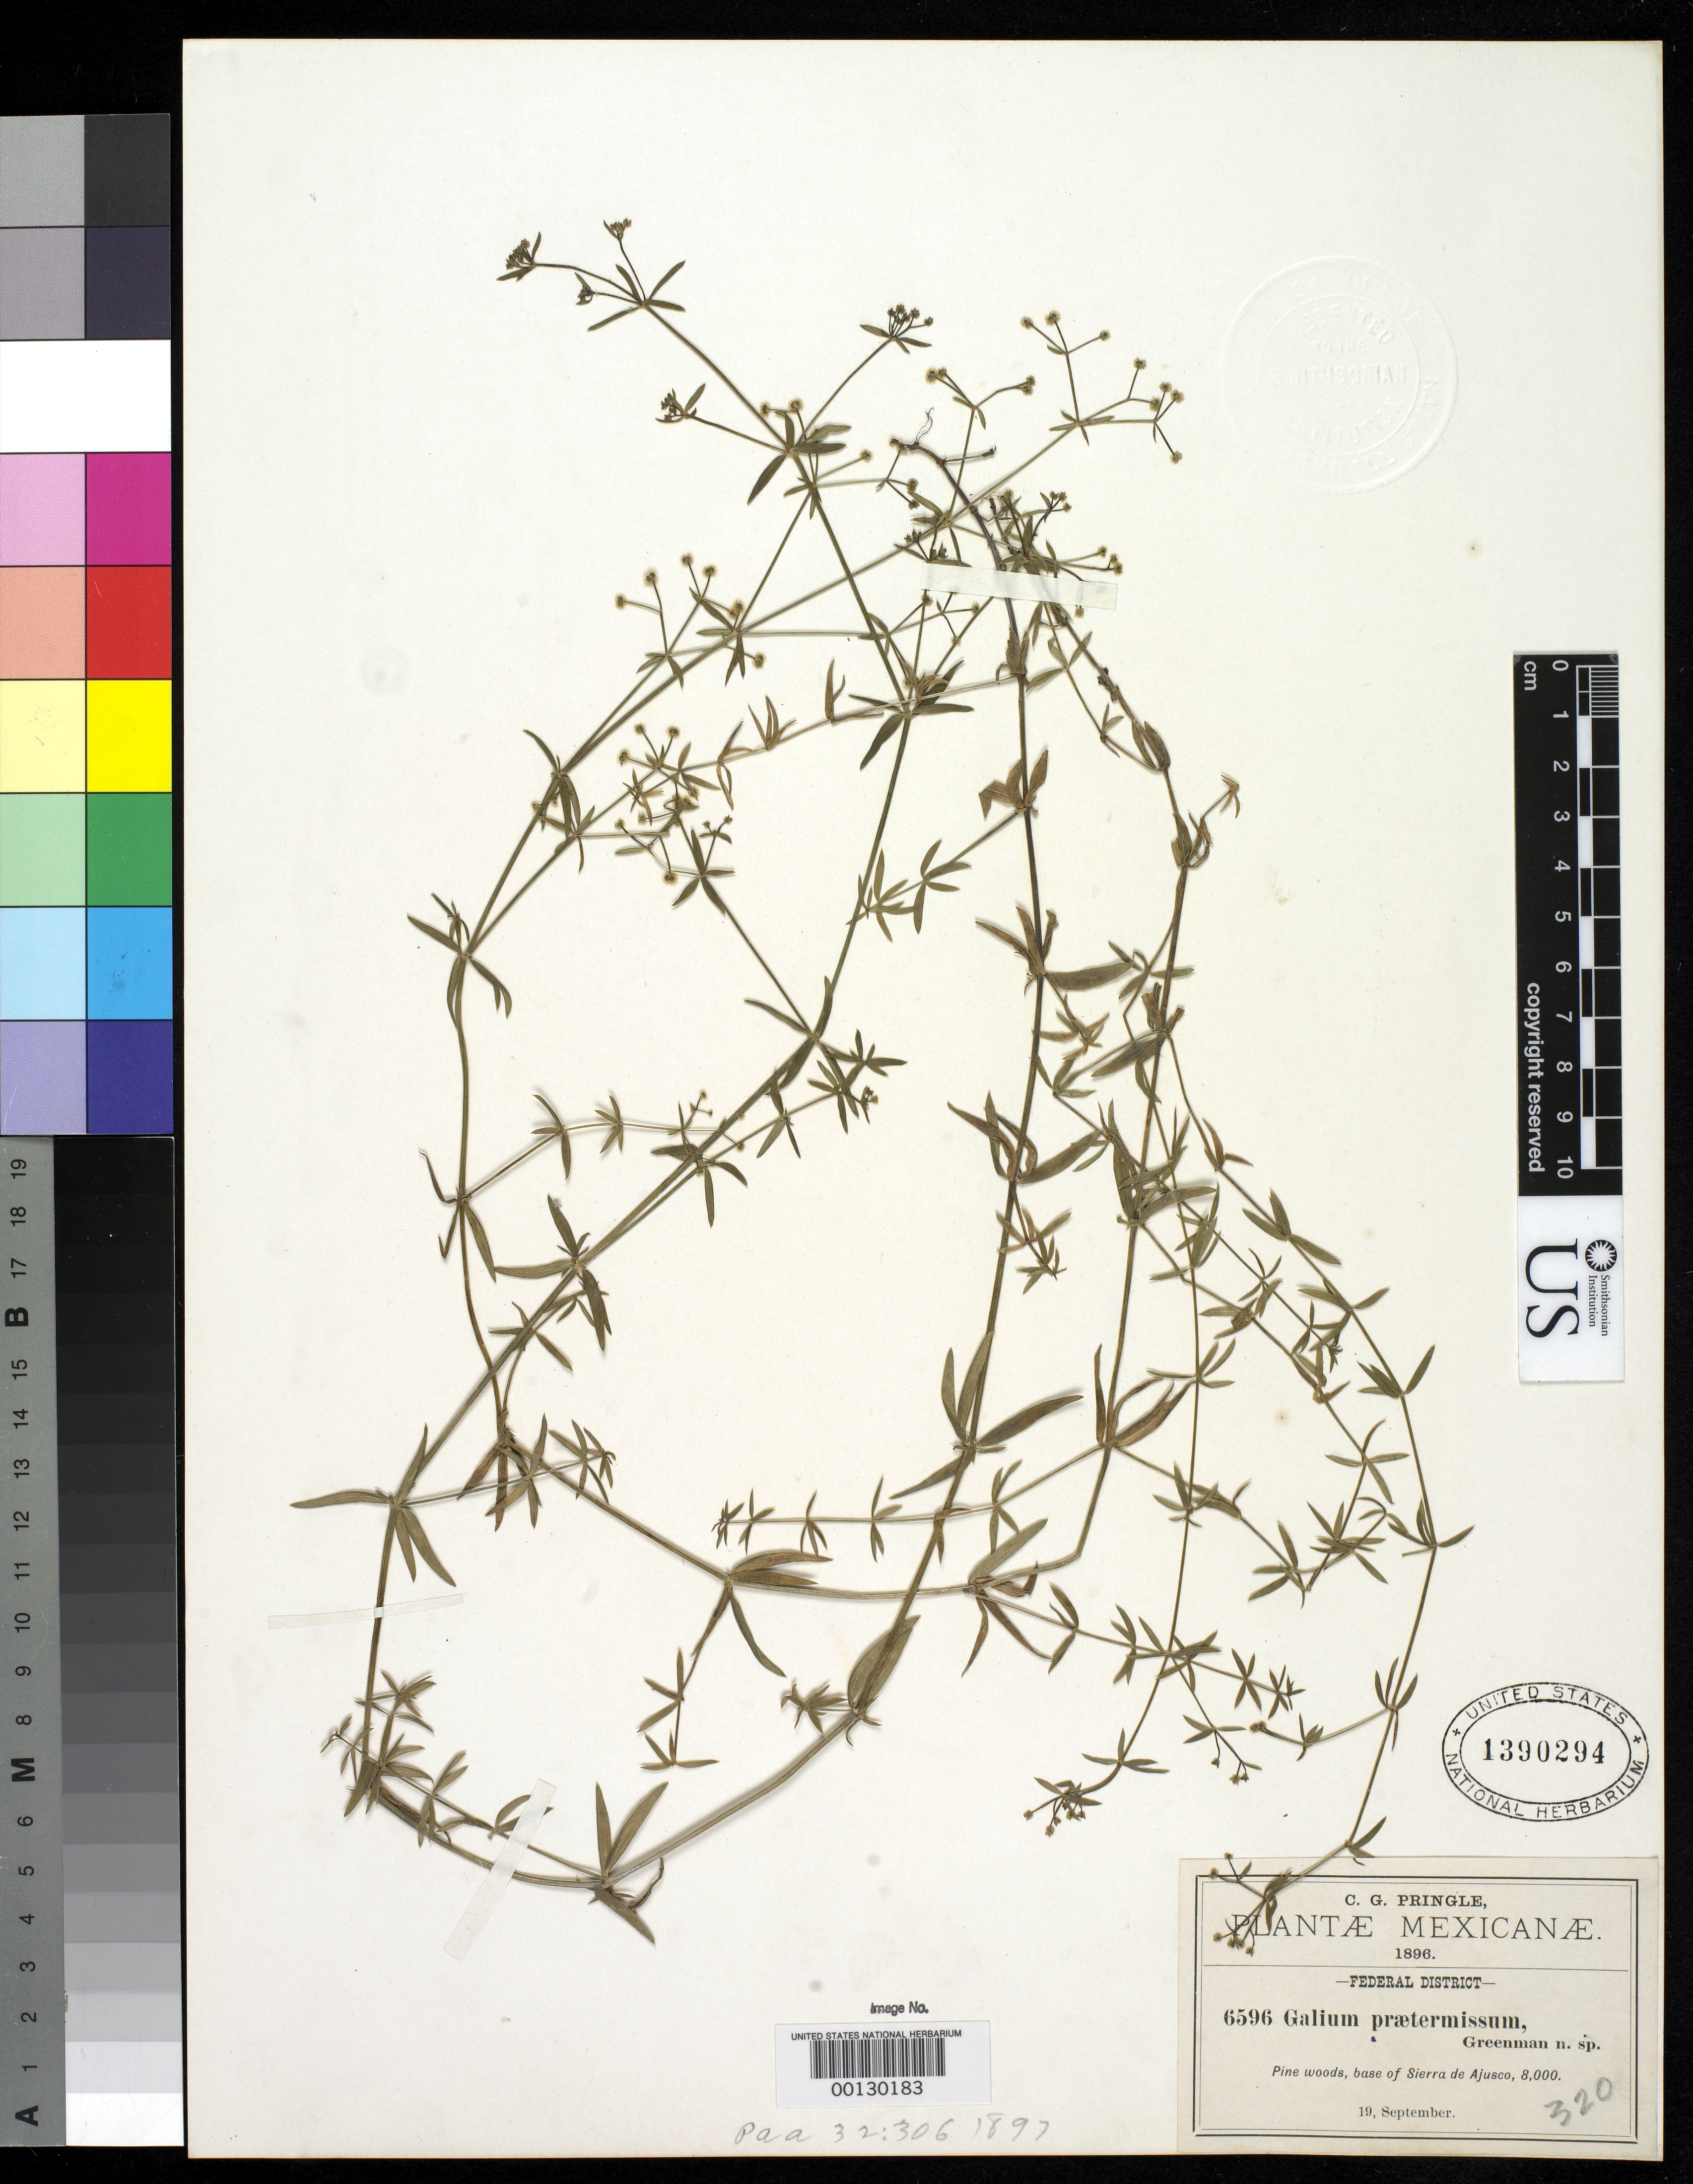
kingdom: Plantae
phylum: Tracheophyta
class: Magnoliopsida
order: Gentianales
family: Rubiaceae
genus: Galium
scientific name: Galium praetermissum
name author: Greenm.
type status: Isotype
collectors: C. G. Pringle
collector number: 6596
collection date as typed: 19 Sep 1896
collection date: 1896-09-19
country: Mexico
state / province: Distrito Federal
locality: Base of Sierra Ajasco.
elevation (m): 2438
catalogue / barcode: US 1390294